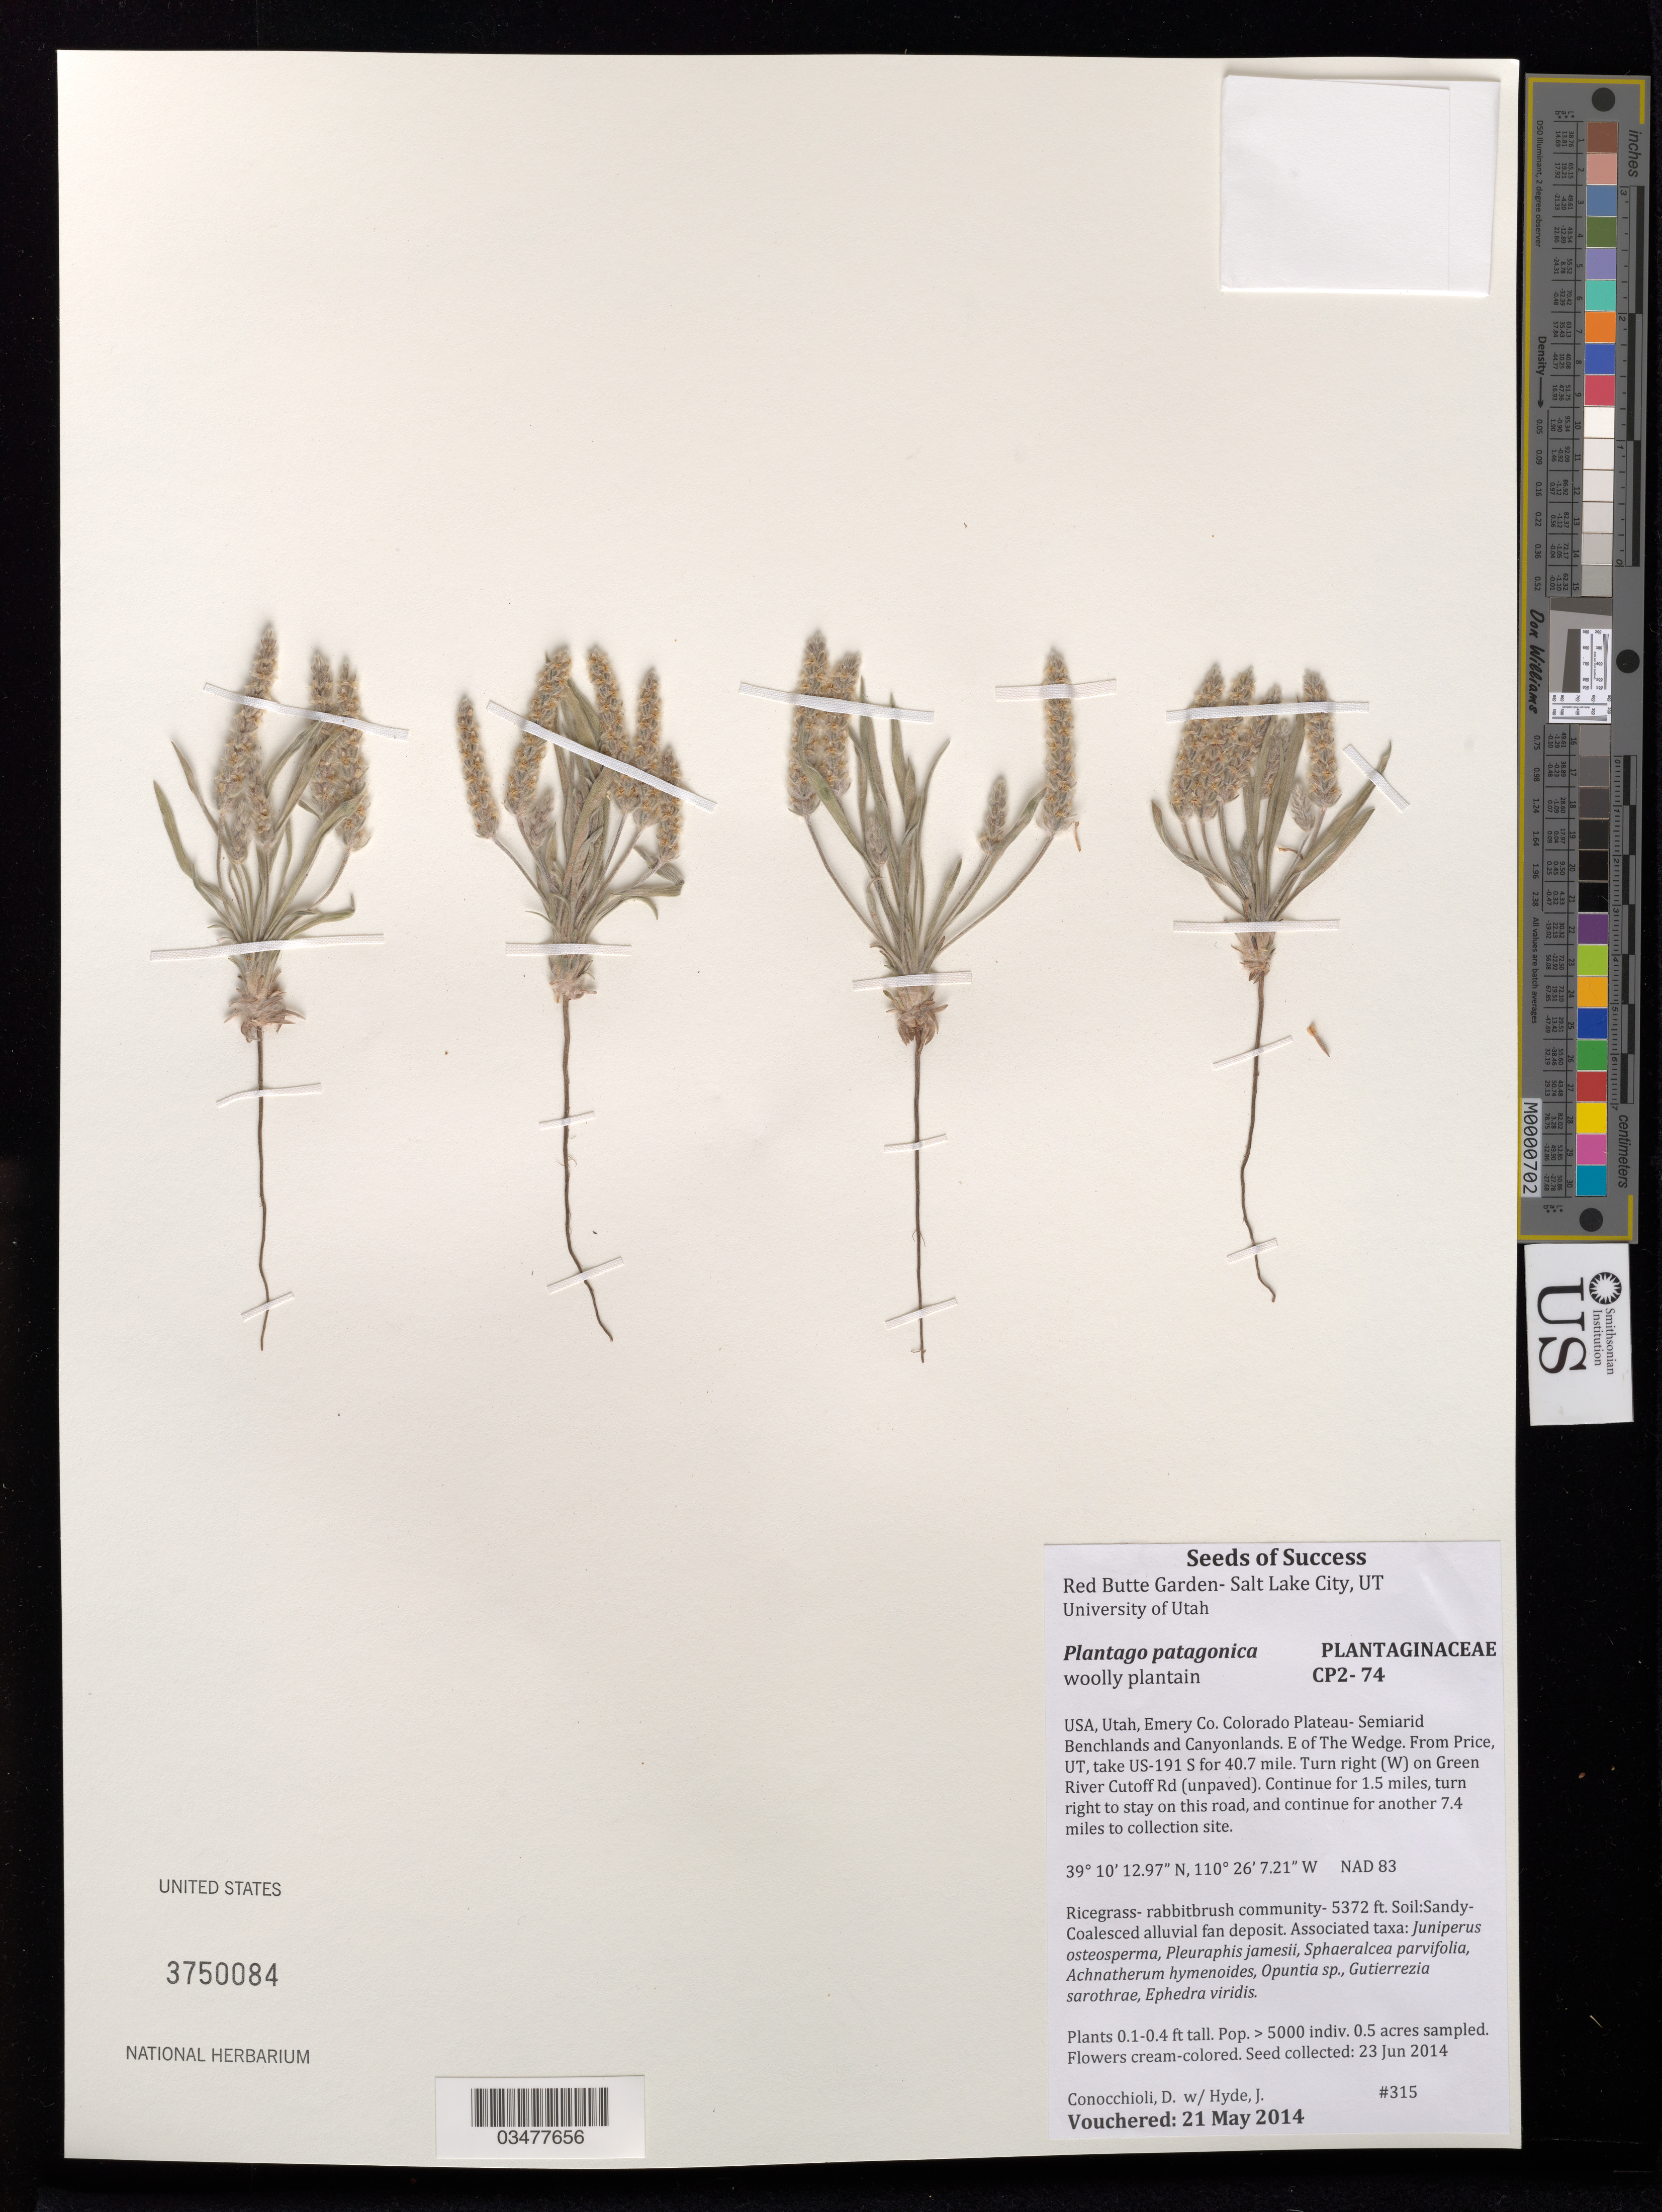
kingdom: Plantae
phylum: Tracheophyta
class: Magnoliopsida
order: Lamiales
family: Plantaginaceae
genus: Plantago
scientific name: Plantago patagonica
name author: Jacq.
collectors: D. Conocchioli & J. Hyde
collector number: CP2-74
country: United States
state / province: Utah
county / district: Emery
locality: Colorado Plateau-Semiarid Benchlands and Canyonlands. E of The Wedge.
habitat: Ricegrass-rabbitbrush community. Soil: sandy-coalesced alluvial fan deposit. With Juniperus osteosperma, Opuntia sp., Ephedra viridis, etc.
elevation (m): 1637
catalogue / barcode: US 3750084